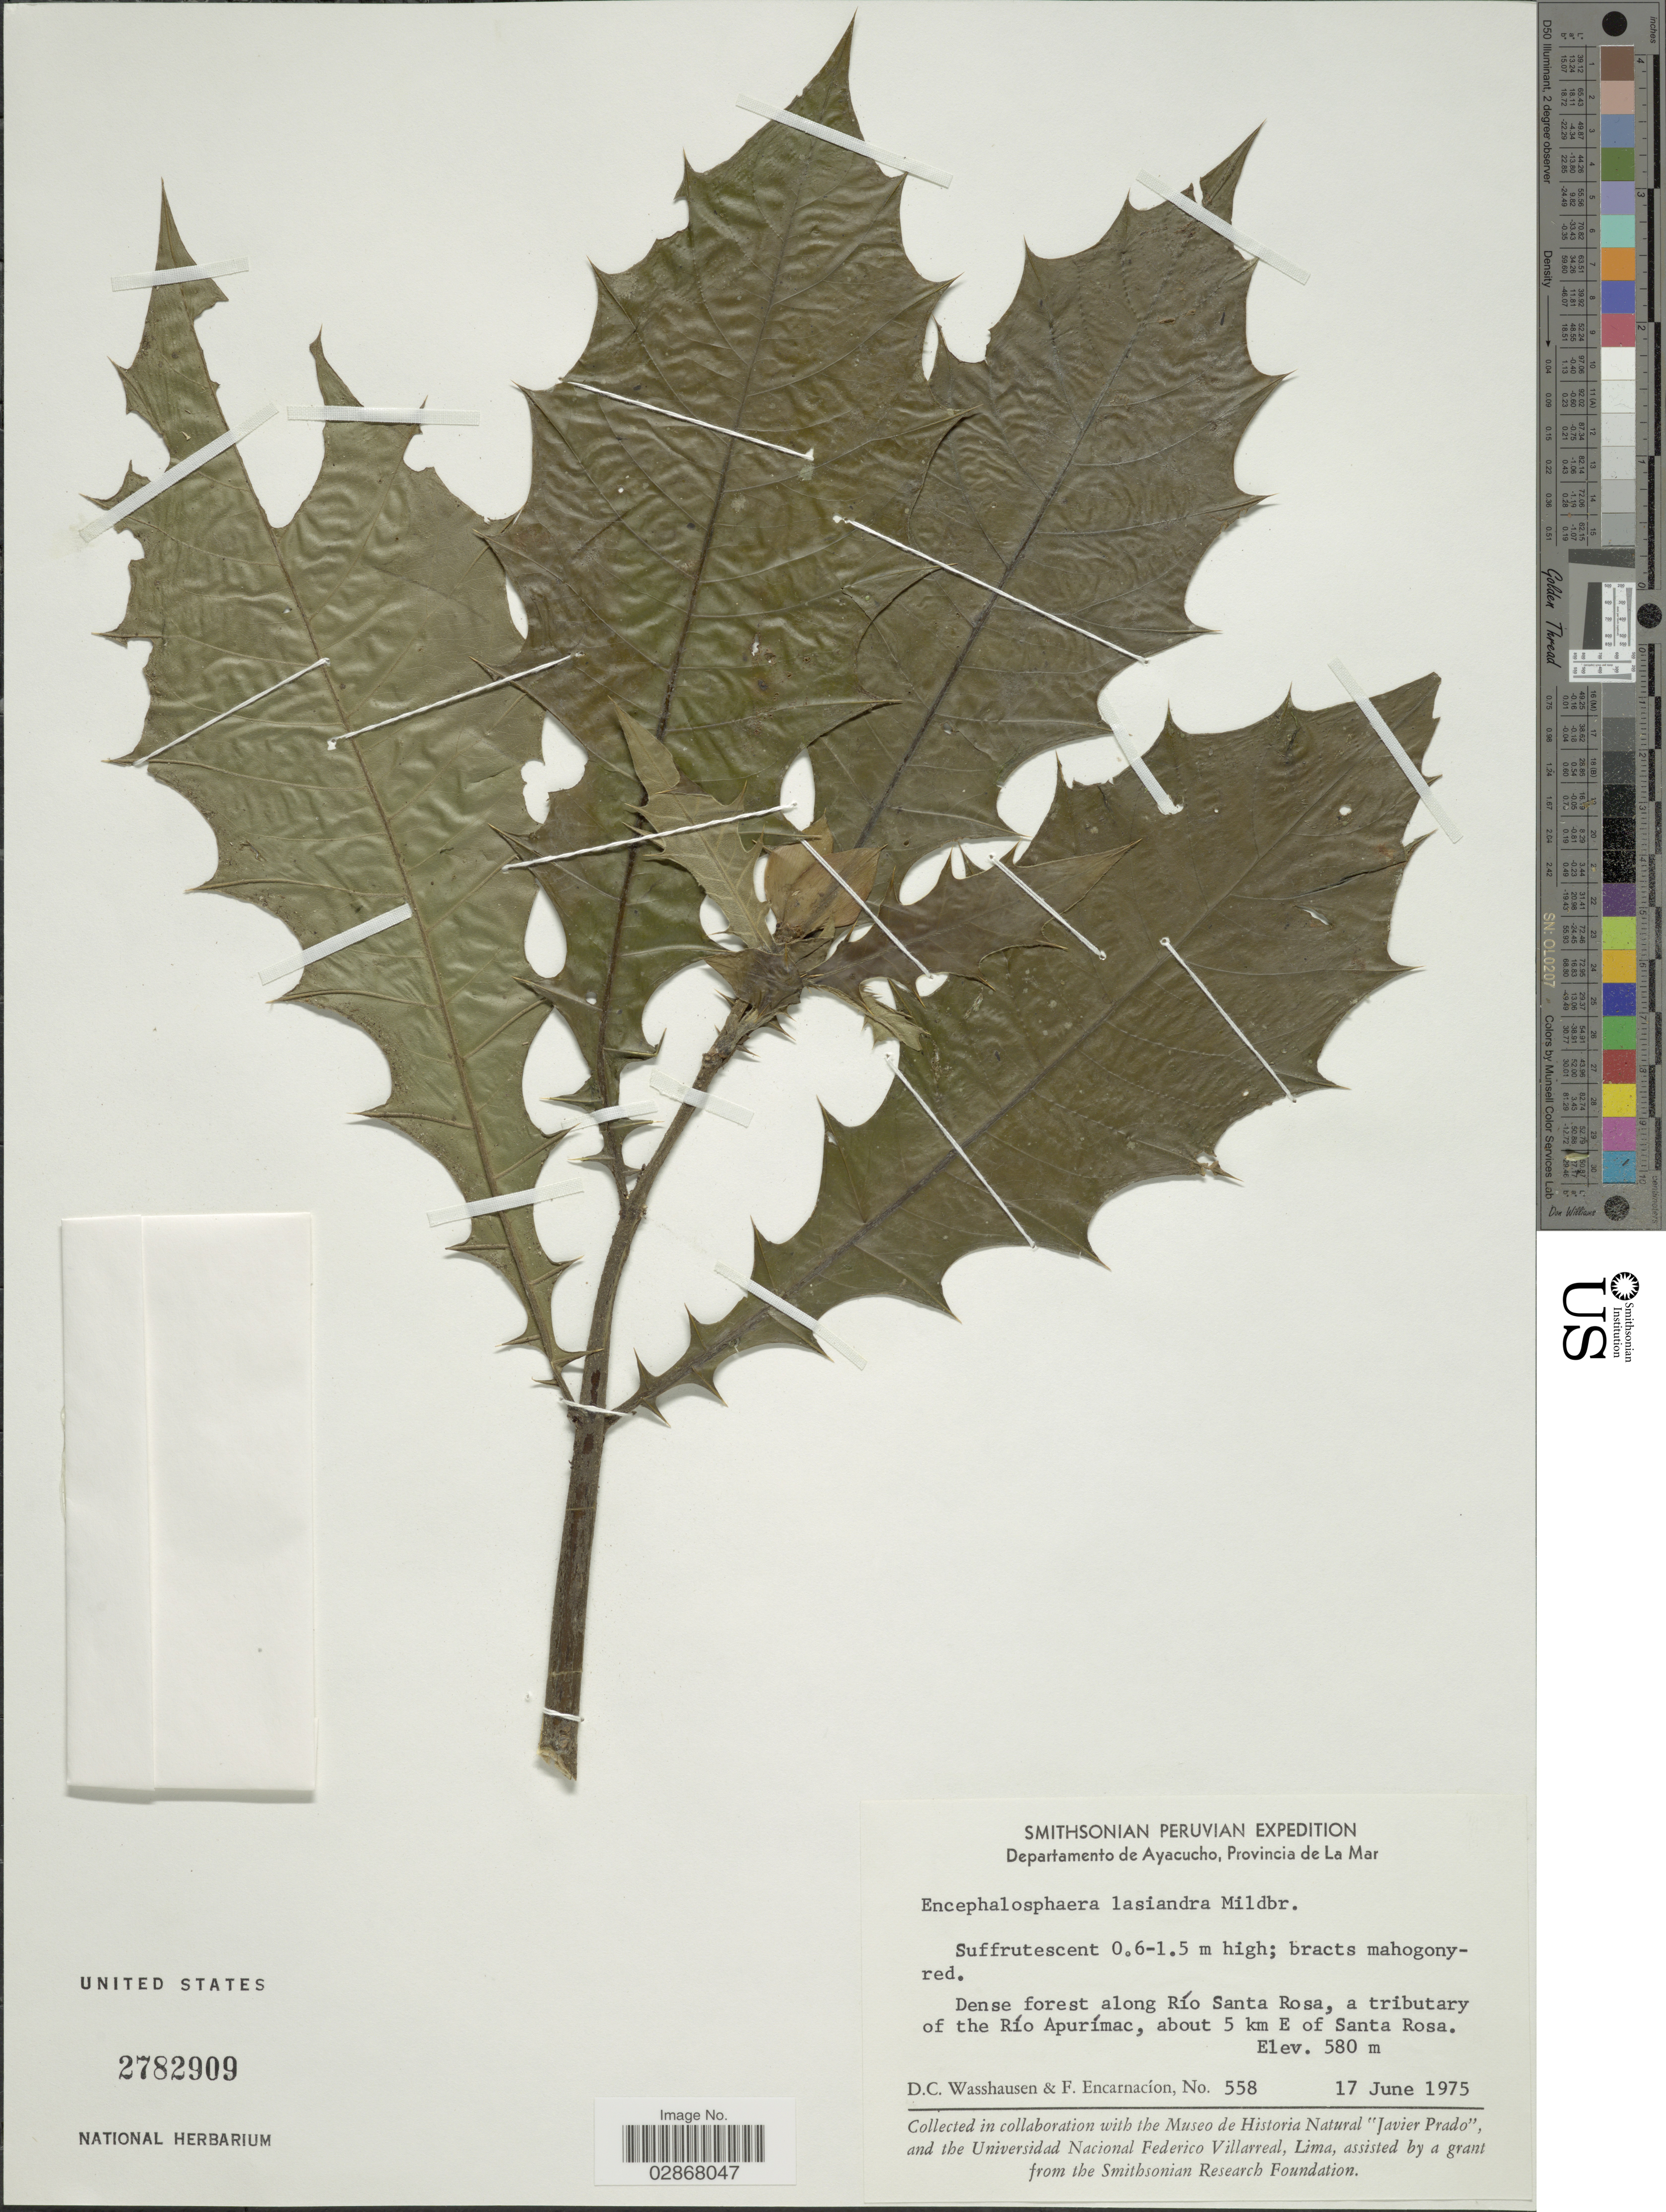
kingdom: Plantae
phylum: Tracheophyta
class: Magnoliopsida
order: Lamiales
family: Acanthaceae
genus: Encephalosphaera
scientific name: Encephalosphaera lasiandra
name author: Mildbr.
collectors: D. C. Wasshausen & F. Encarnación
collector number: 558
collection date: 1975-06-17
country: Peru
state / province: Ayacucho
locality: Departamento de Ayacucho, Provincia de La Mar. Along Río Santa Rosa, a tributary of the Río Apurímac, about 5 km E of Santa Rosa.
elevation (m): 580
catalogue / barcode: US 2782909